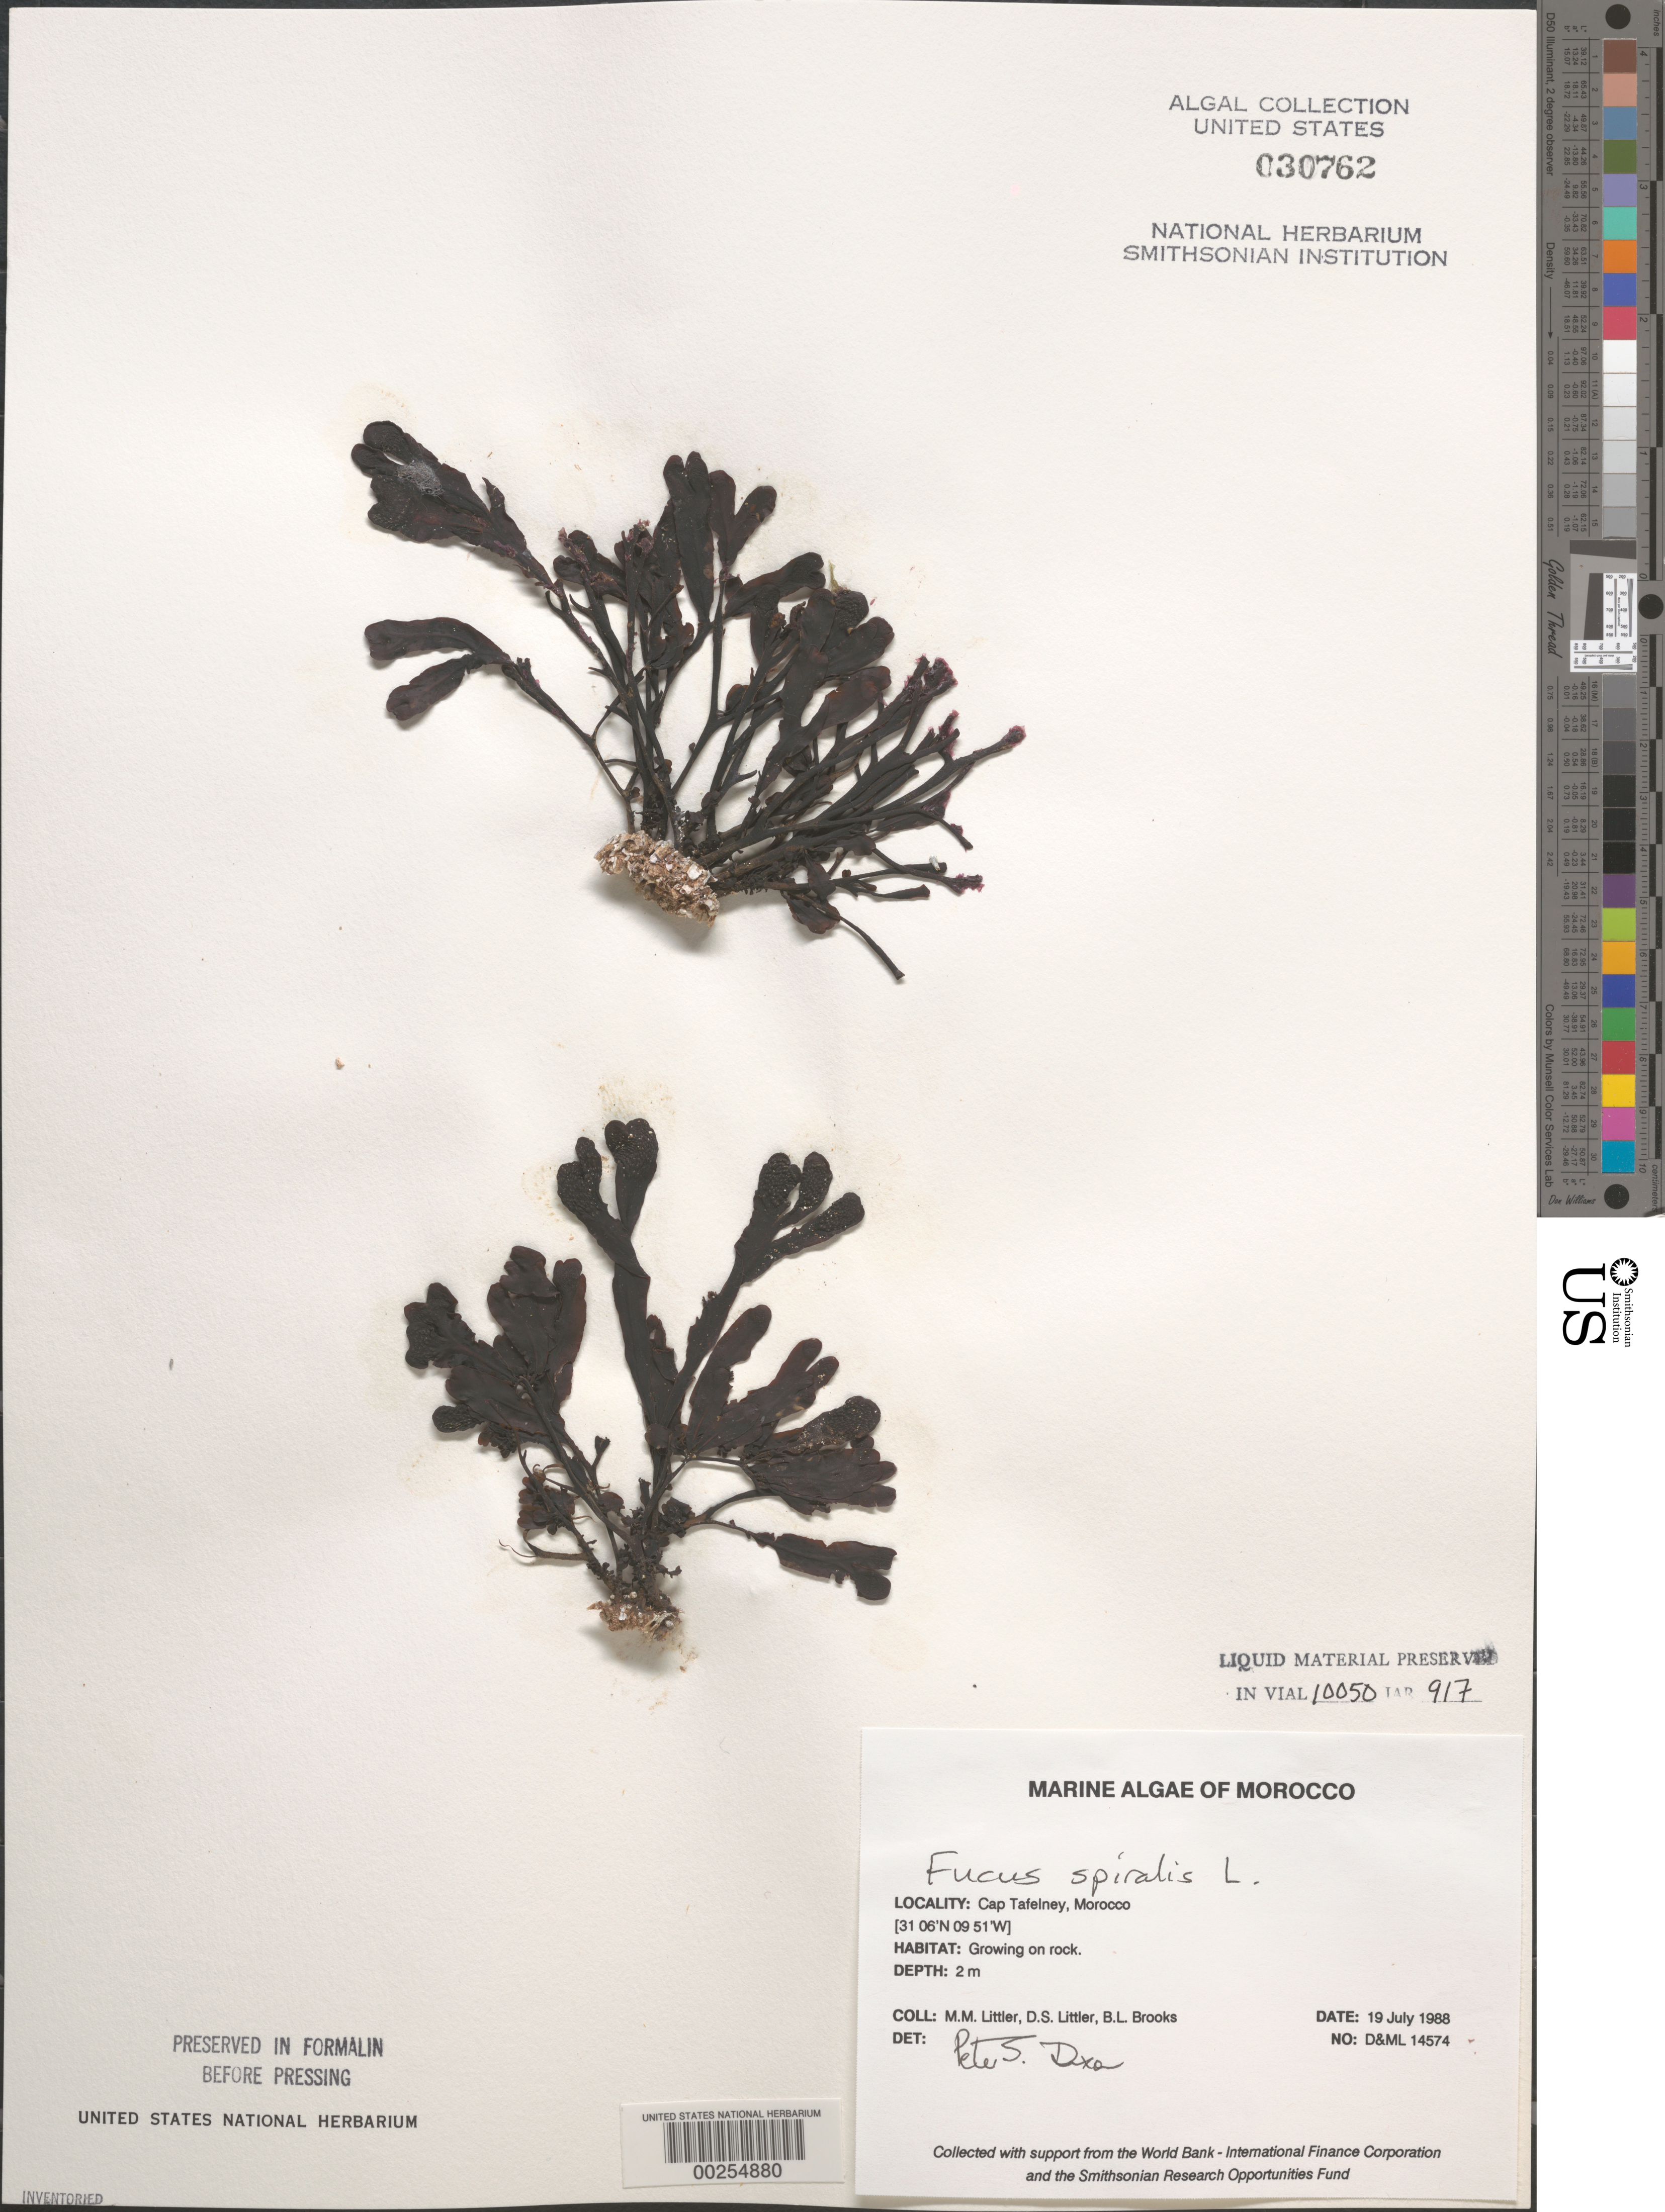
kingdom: Chromista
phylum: Ochrophyta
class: Phaeophyceae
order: Fucales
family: Fucaceae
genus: Fucus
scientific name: Fucus spiralis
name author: L.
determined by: Dixon, P. S.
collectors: M. M. Littler, D. S. Littler & B. Brooks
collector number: D&ML 14574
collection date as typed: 19 Jul 1988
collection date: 1988-07-19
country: Morocco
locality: Cap Tafelney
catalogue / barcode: US 30762